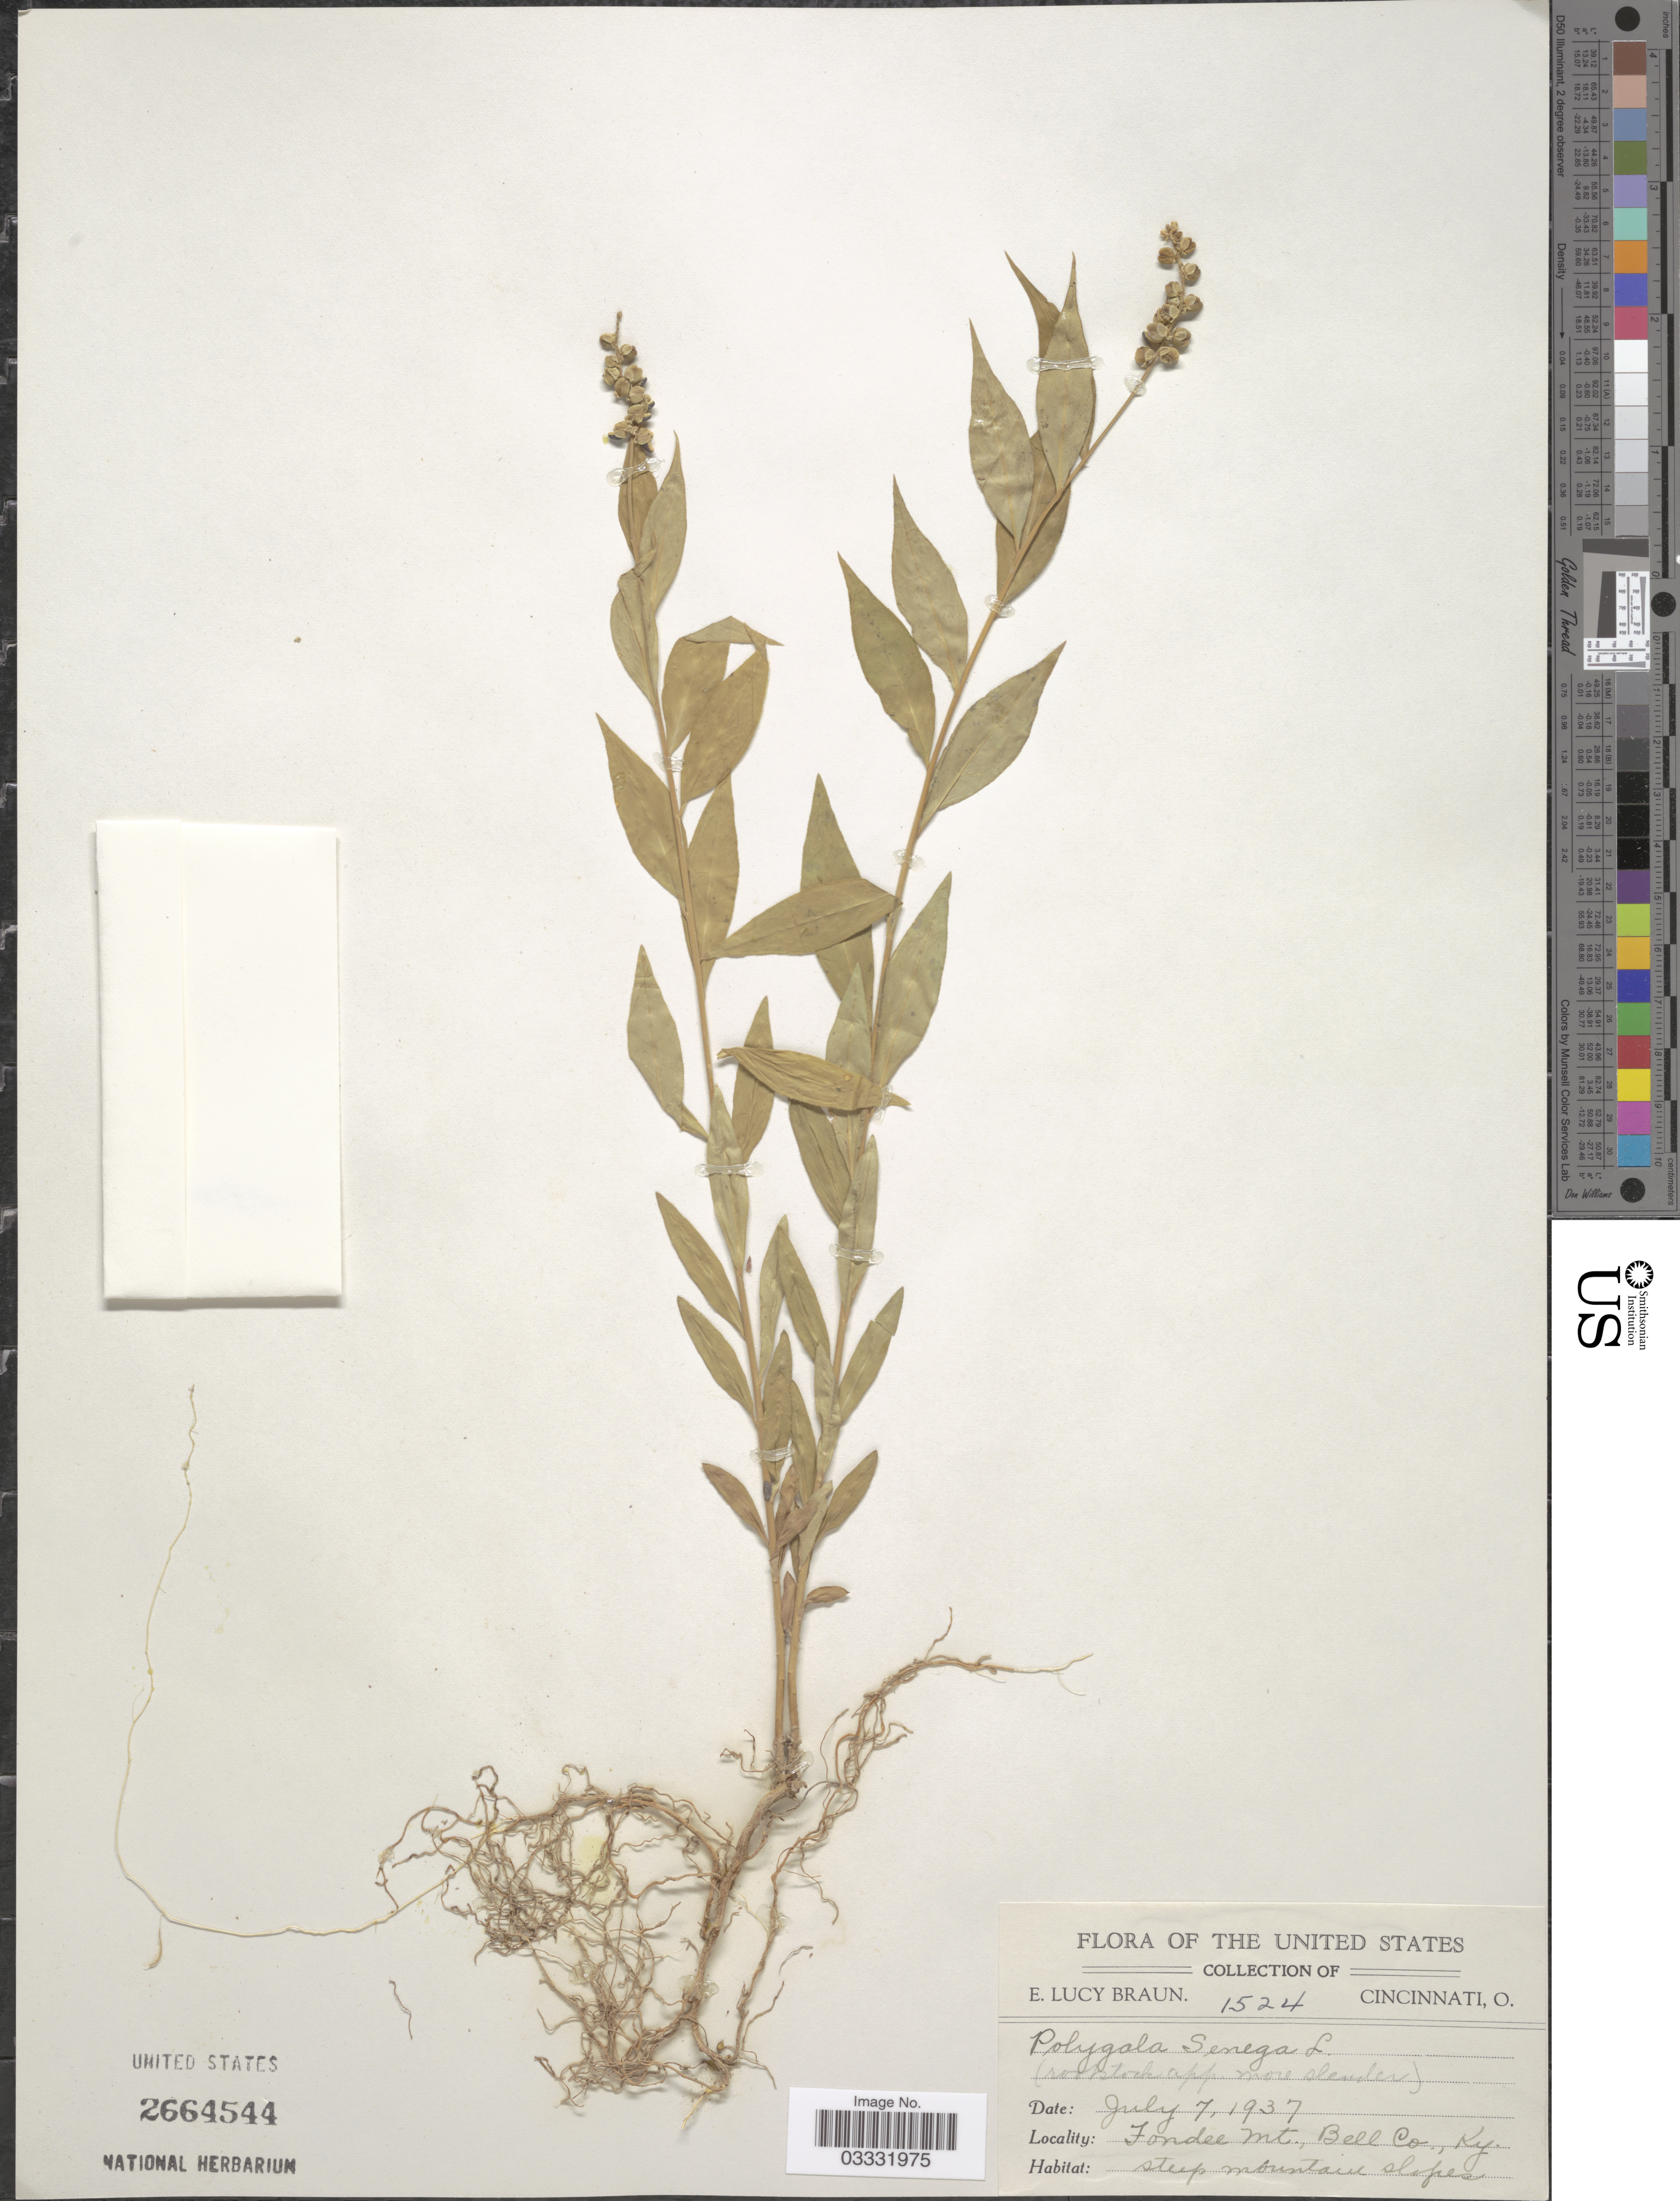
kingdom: Plantae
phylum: Tracheophyta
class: Magnoliopsida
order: Fabales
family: Polygalaceae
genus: Polygala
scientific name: Polygala senega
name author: L.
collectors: E. L. Braun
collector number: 1524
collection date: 1937-07-07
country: United States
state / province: Kentucky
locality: Fondee Mt., Bell Co.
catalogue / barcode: US 2664544